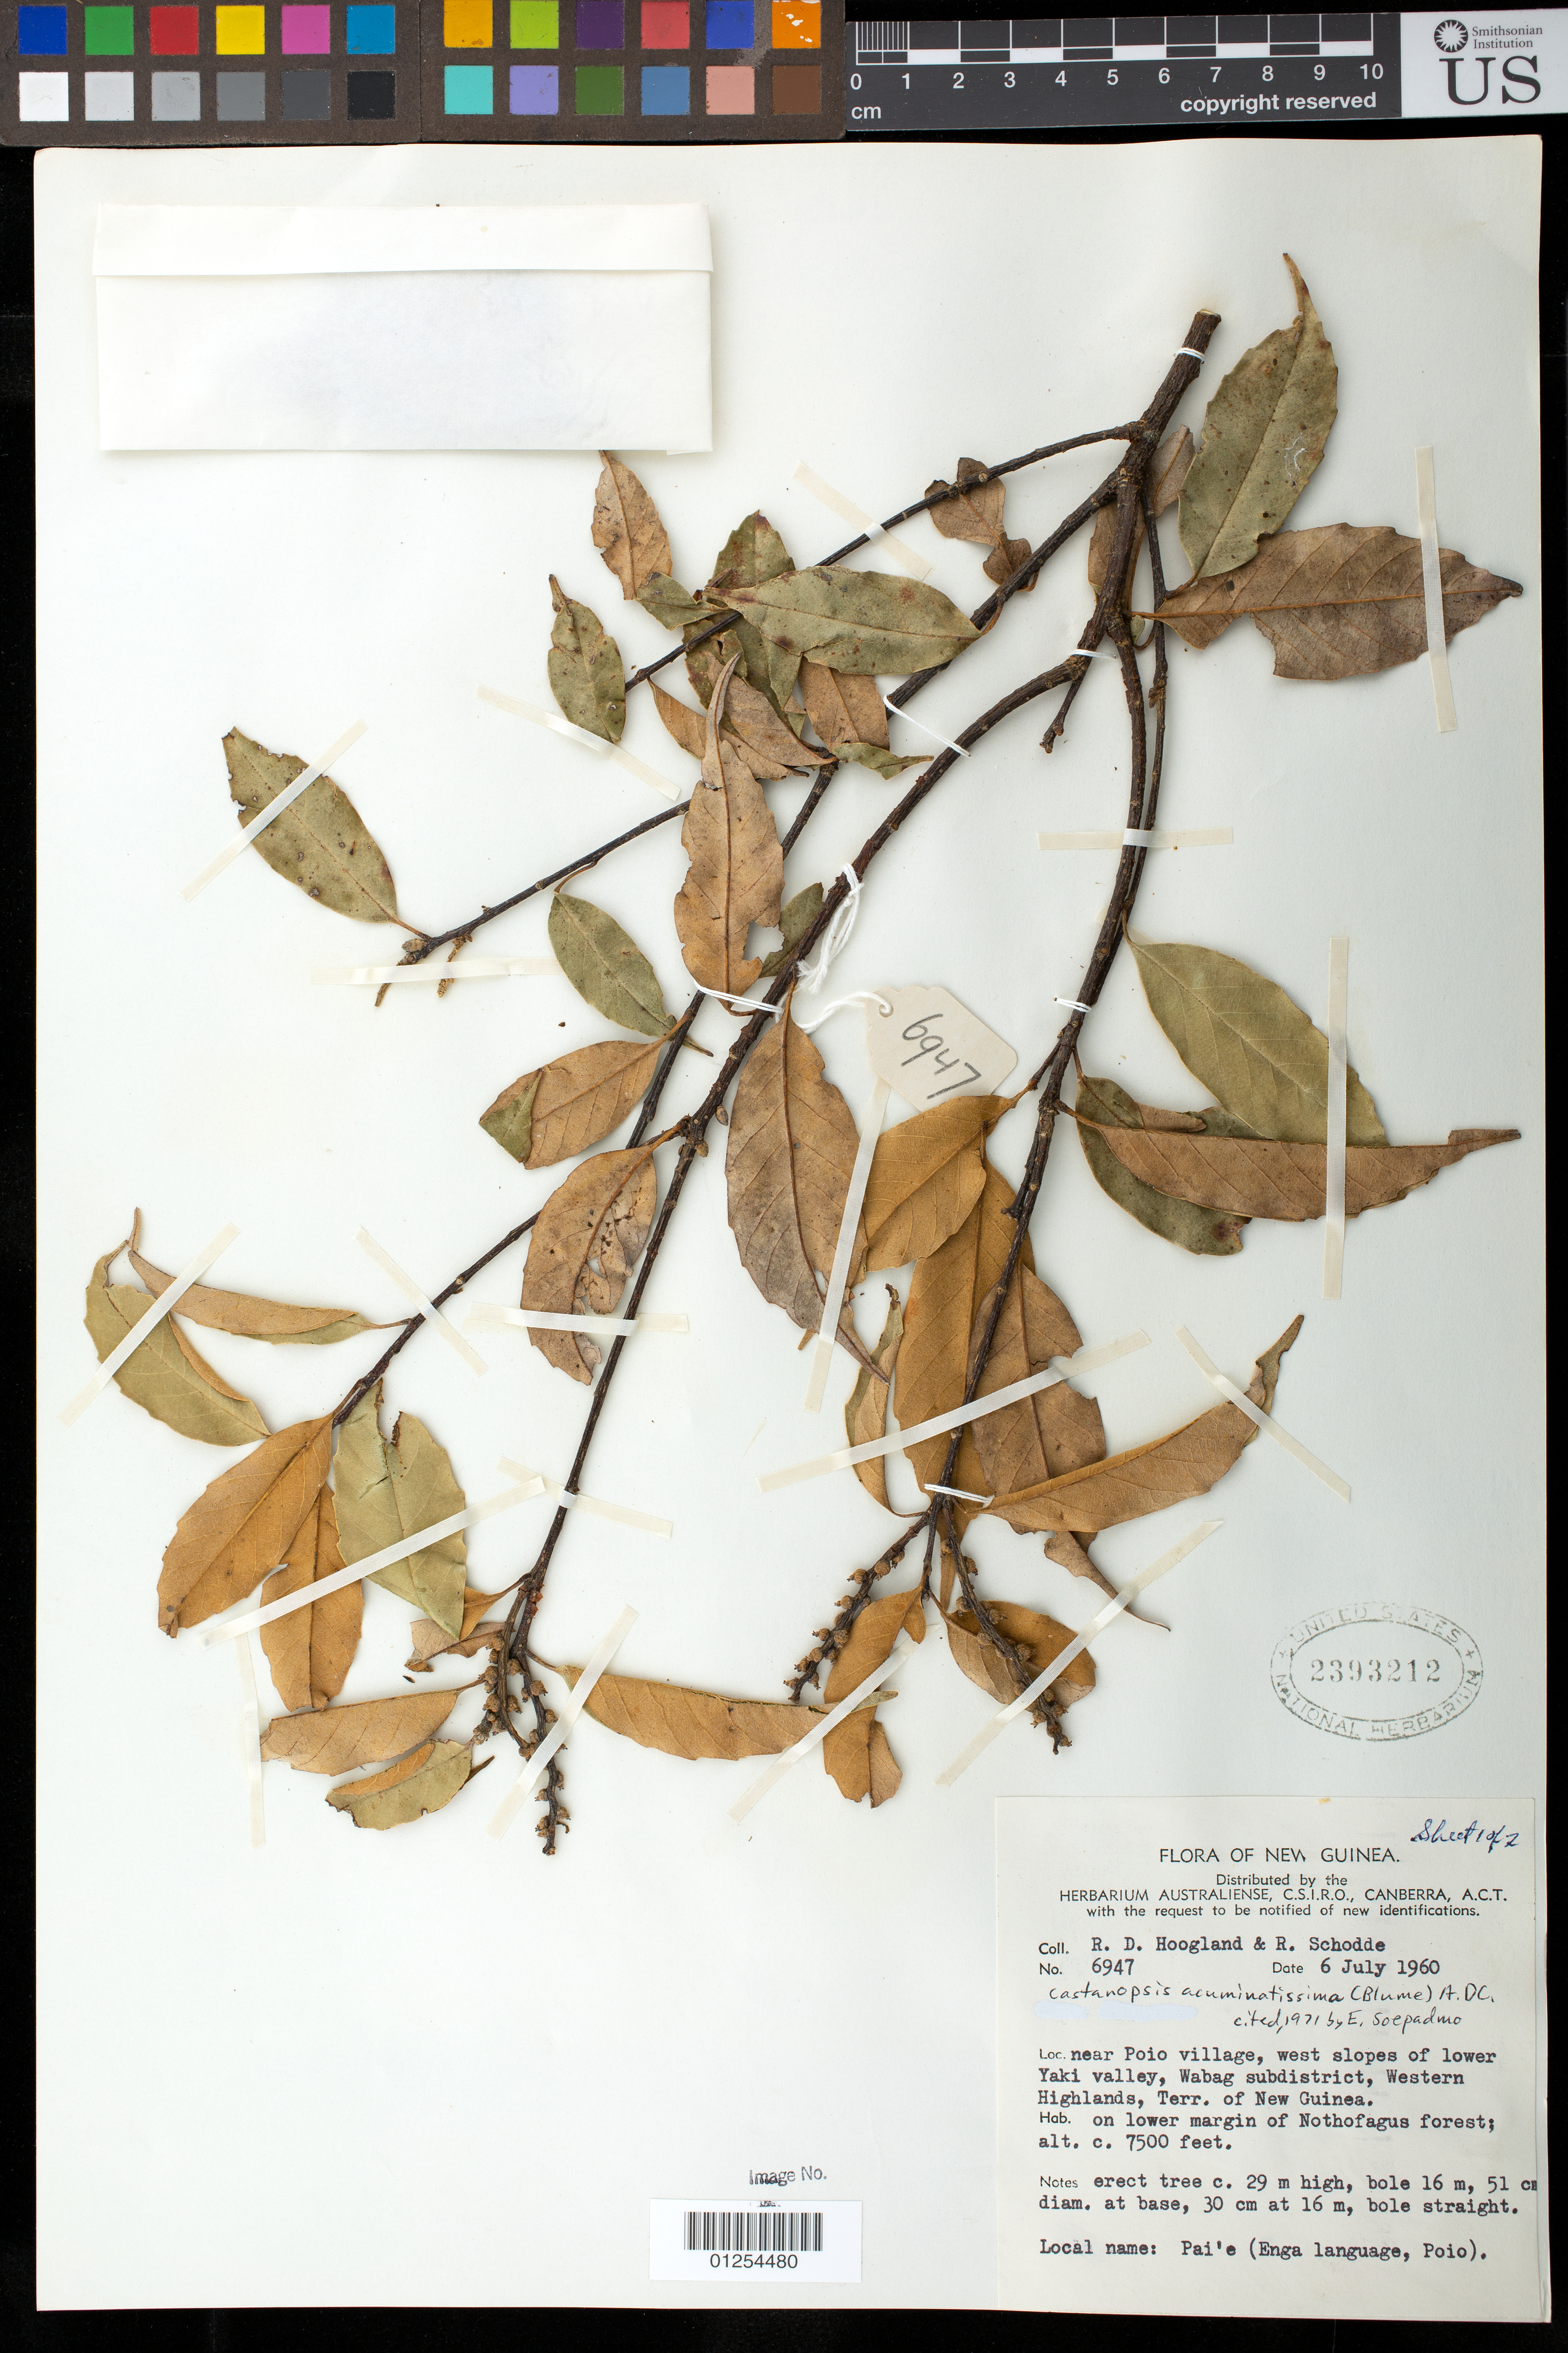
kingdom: Plantae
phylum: Tracheophyta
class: Magnoliopsida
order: Fagales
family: Fagaceae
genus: Castanopsis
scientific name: Castanopsis acuminatissima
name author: (Blume) A. DC.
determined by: Soepadmo, E.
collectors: R. D. Hoogland & R. Schodde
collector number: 6947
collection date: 1960-07-06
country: Papua New Guinea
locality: New Guinea. Near Poio village, Yaki river valley, Wabag subdistrict, Western Highlands, Terr. of New Guinea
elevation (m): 2286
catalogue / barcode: US 2393212